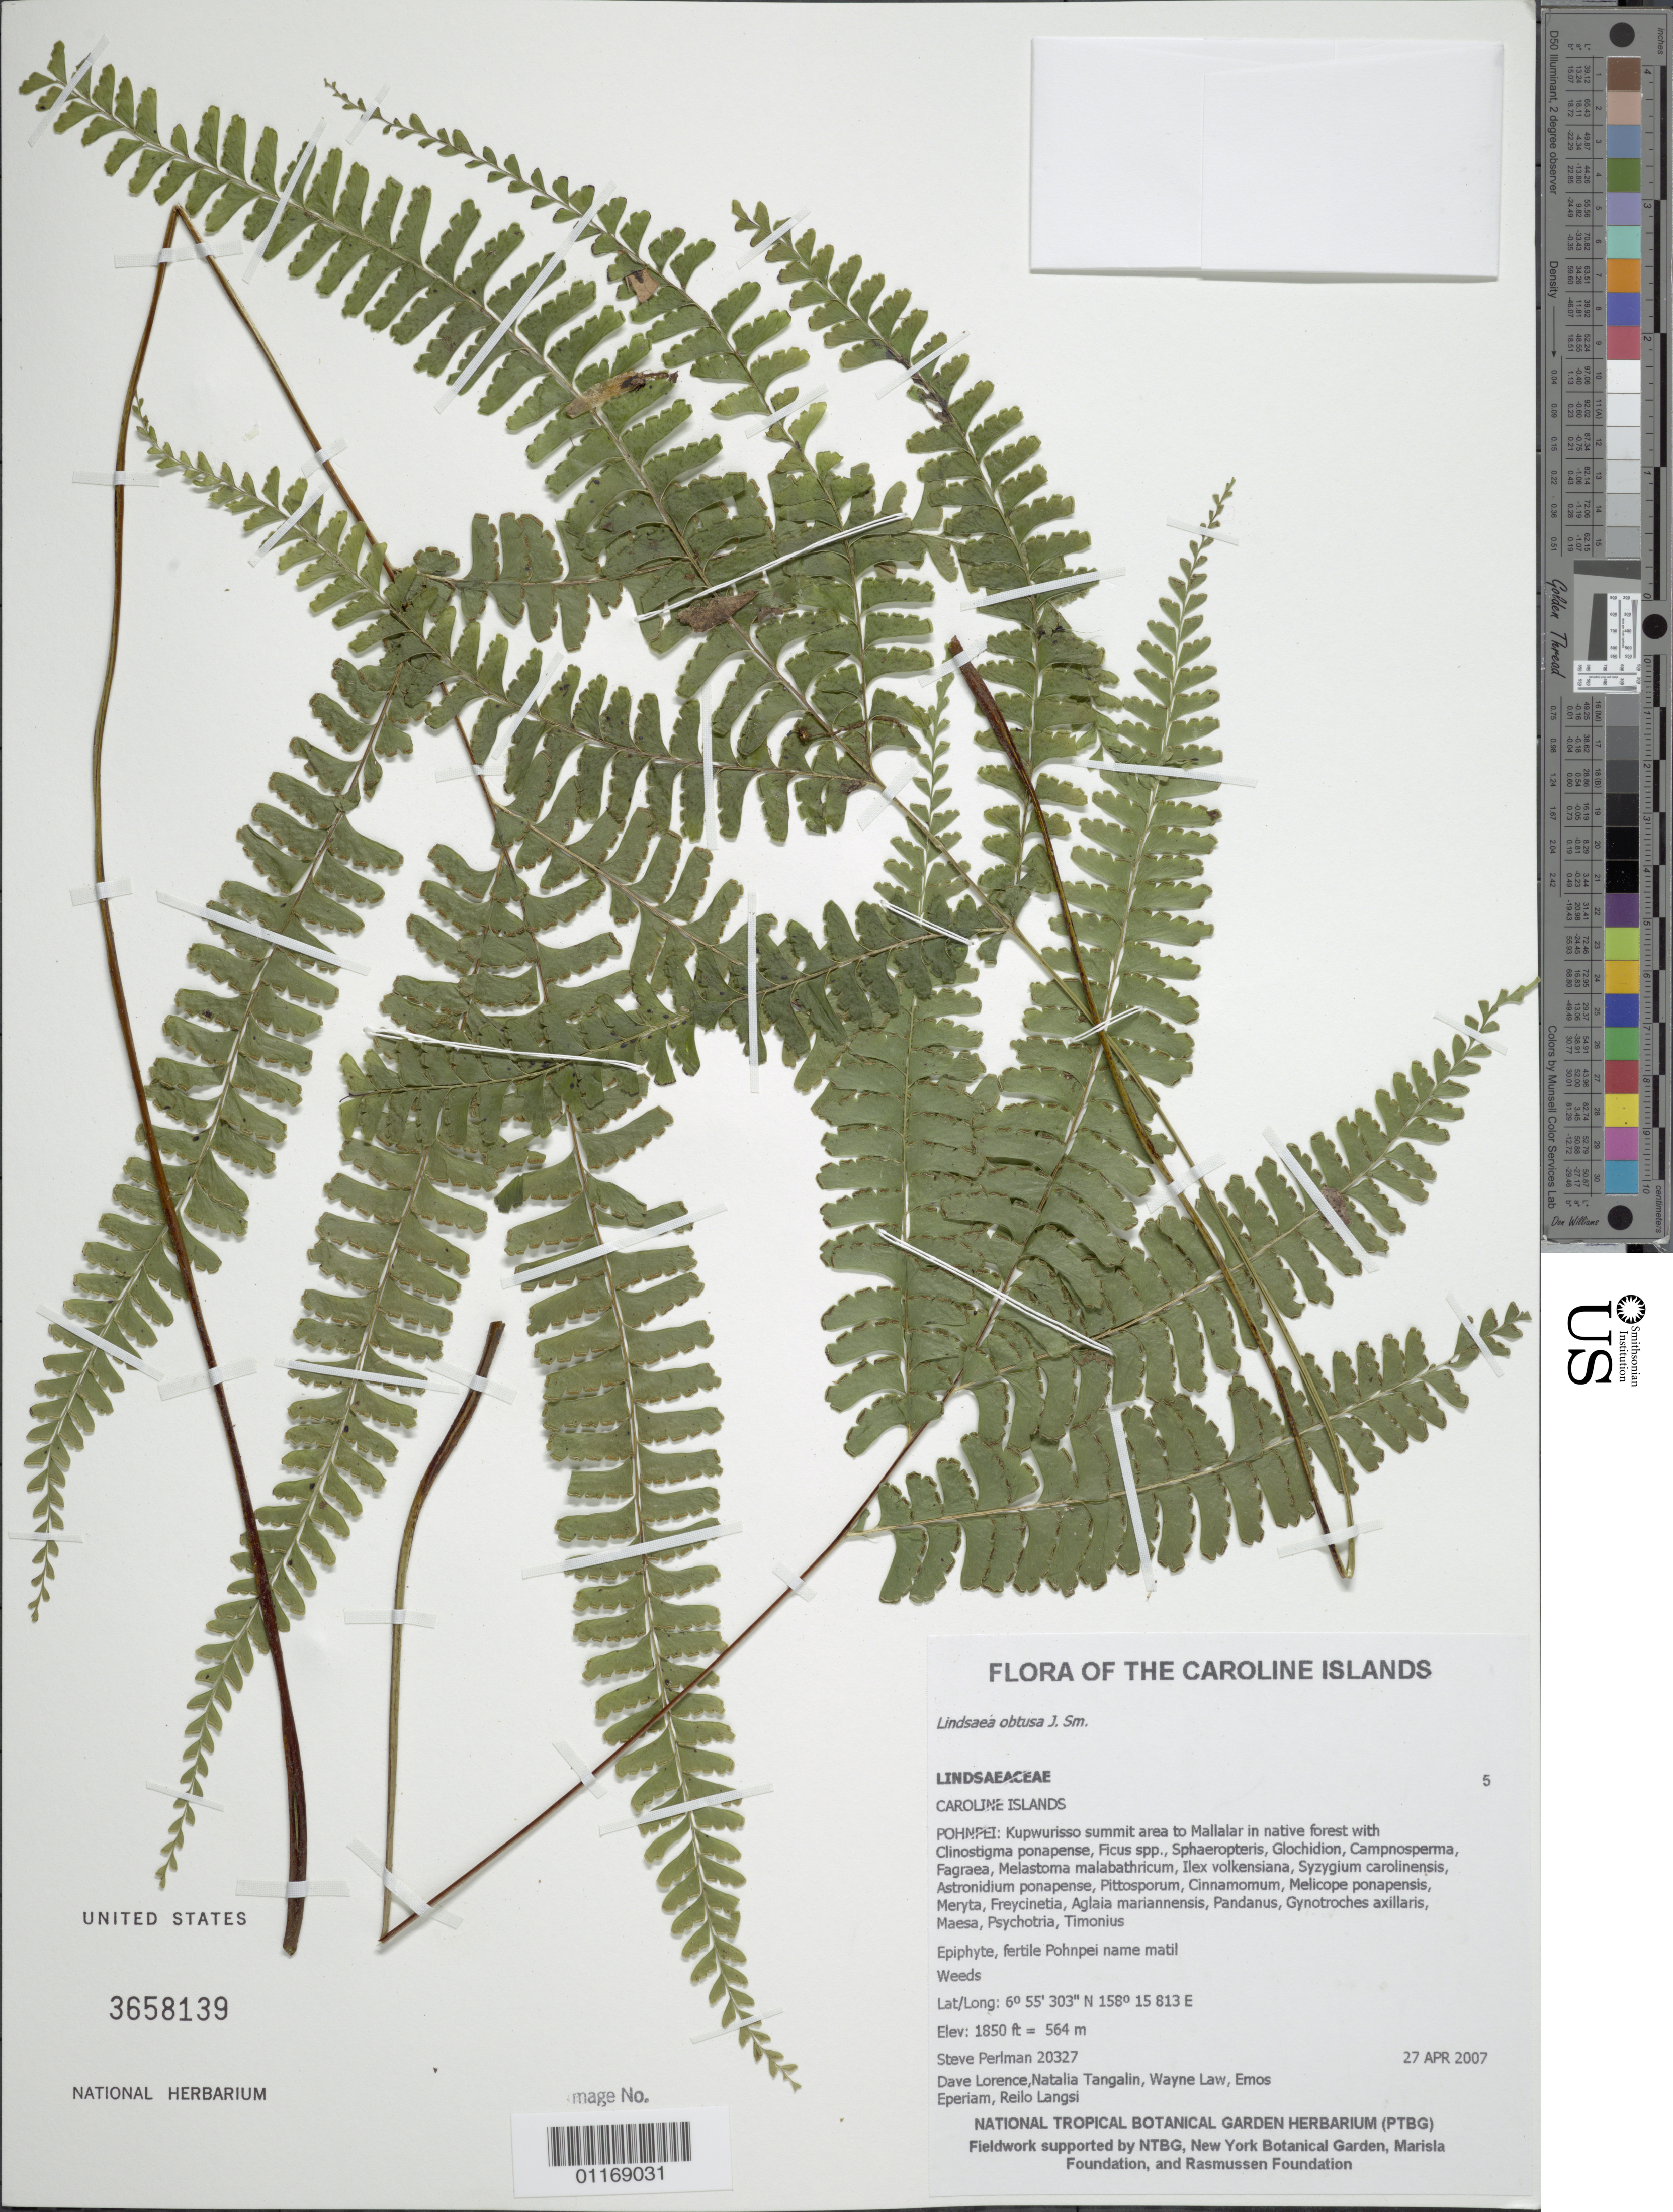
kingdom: Plantae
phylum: Tracheophyta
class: Polypodiopsida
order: Polypodiales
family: Lindsaeaceae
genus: Lindsaea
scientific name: Lindsaea obtusa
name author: J. Sm. ex Hook.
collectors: S. P. Perlman, D. Lorence, W. Law, R. Lengsi, N. Tangalin & P. Eperiam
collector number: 20327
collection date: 2007-04-27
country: Micronesia, Federated States of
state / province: Pohnpei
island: Pohnpei [Ponape]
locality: Kupwurisso summit area to Mallalar.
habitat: Native forest with weeds.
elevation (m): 564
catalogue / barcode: US 3658139